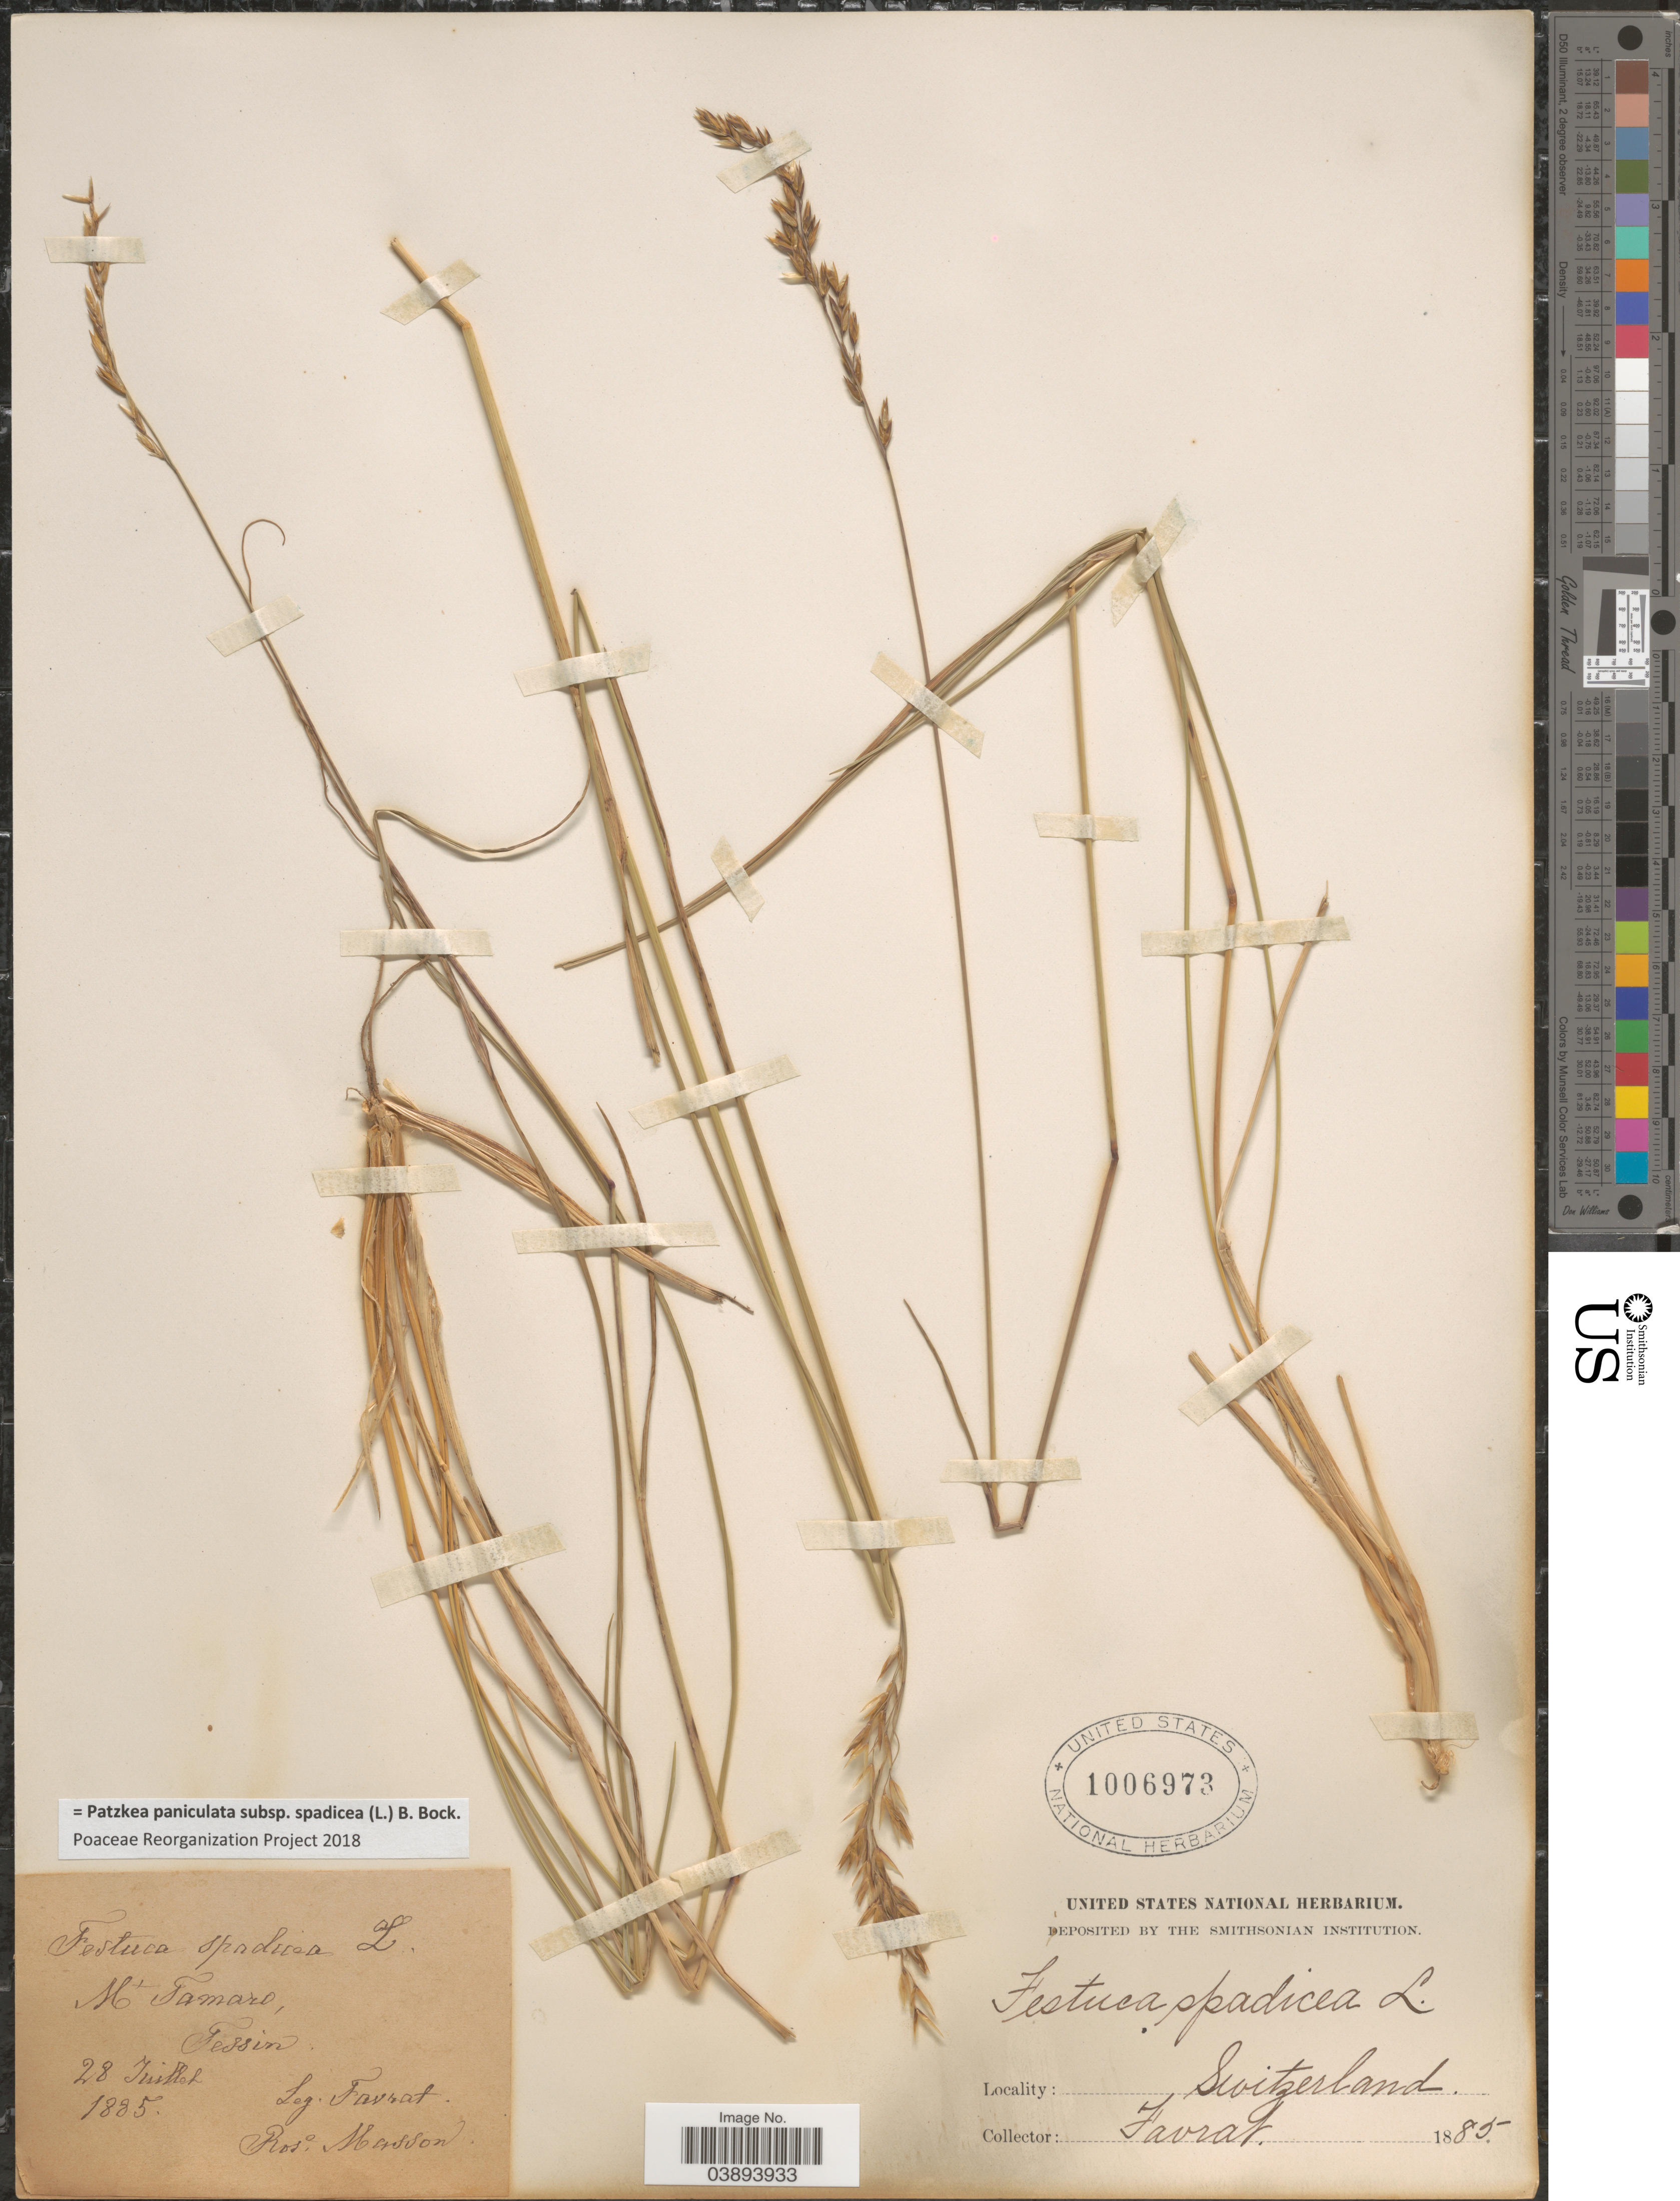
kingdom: Plantae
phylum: Tracheophyta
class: Liliopsida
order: Poales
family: Poaceae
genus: Patzkea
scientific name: Patzkea paniculata subsp. spadicea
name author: (L.) G. H. Loos & B. Bock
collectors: L. Favrat & R. Masson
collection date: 1885-07-28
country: Switzerland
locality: Mt Tamaro, Tessin.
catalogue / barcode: US 1006973